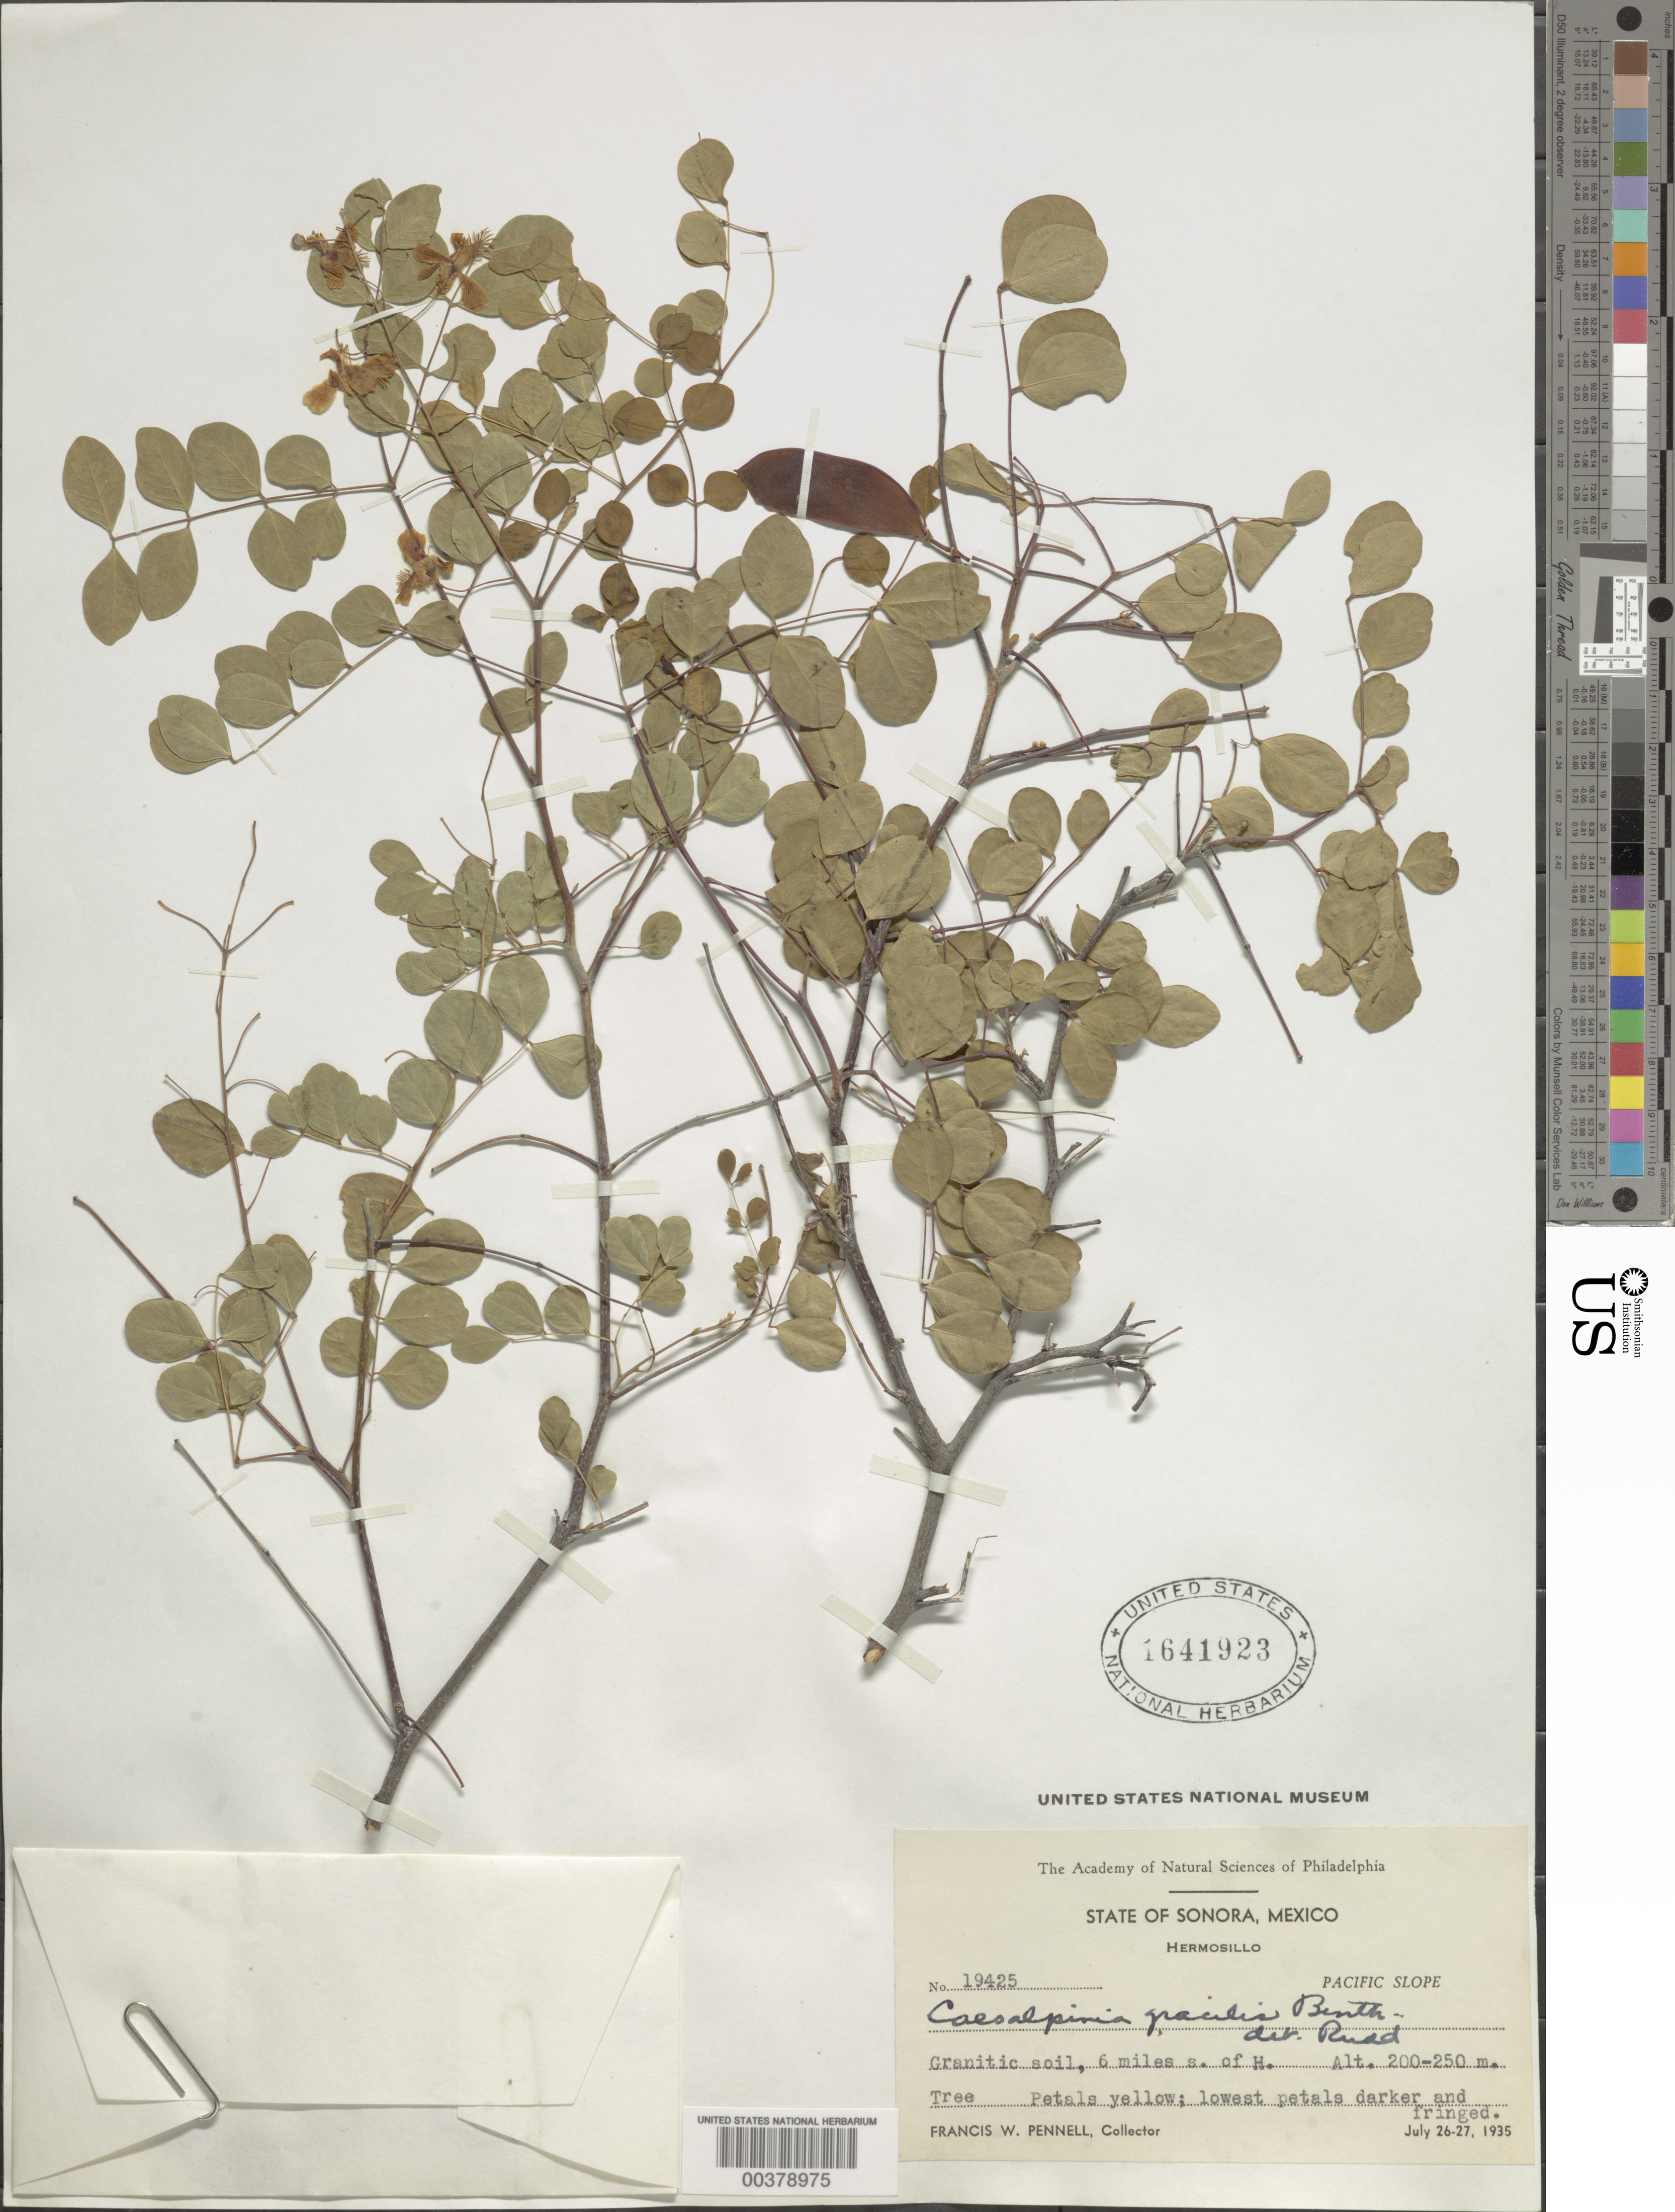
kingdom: Plantae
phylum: Tracheophyta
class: Magnoliopsida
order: Fabales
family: Fabaceae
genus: Coulteria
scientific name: Coulteria pumila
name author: (Britton & Rose) Sotuyo & G.P. Lewis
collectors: F. W. Pennell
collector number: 19425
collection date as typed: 26 Jul 1935 to 27 Jul 1935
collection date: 1935-07-26/1935-07-27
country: Mexico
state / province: Sonora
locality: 6 mi S of Hermosillo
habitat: Grantic soil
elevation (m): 200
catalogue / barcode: US 1641923